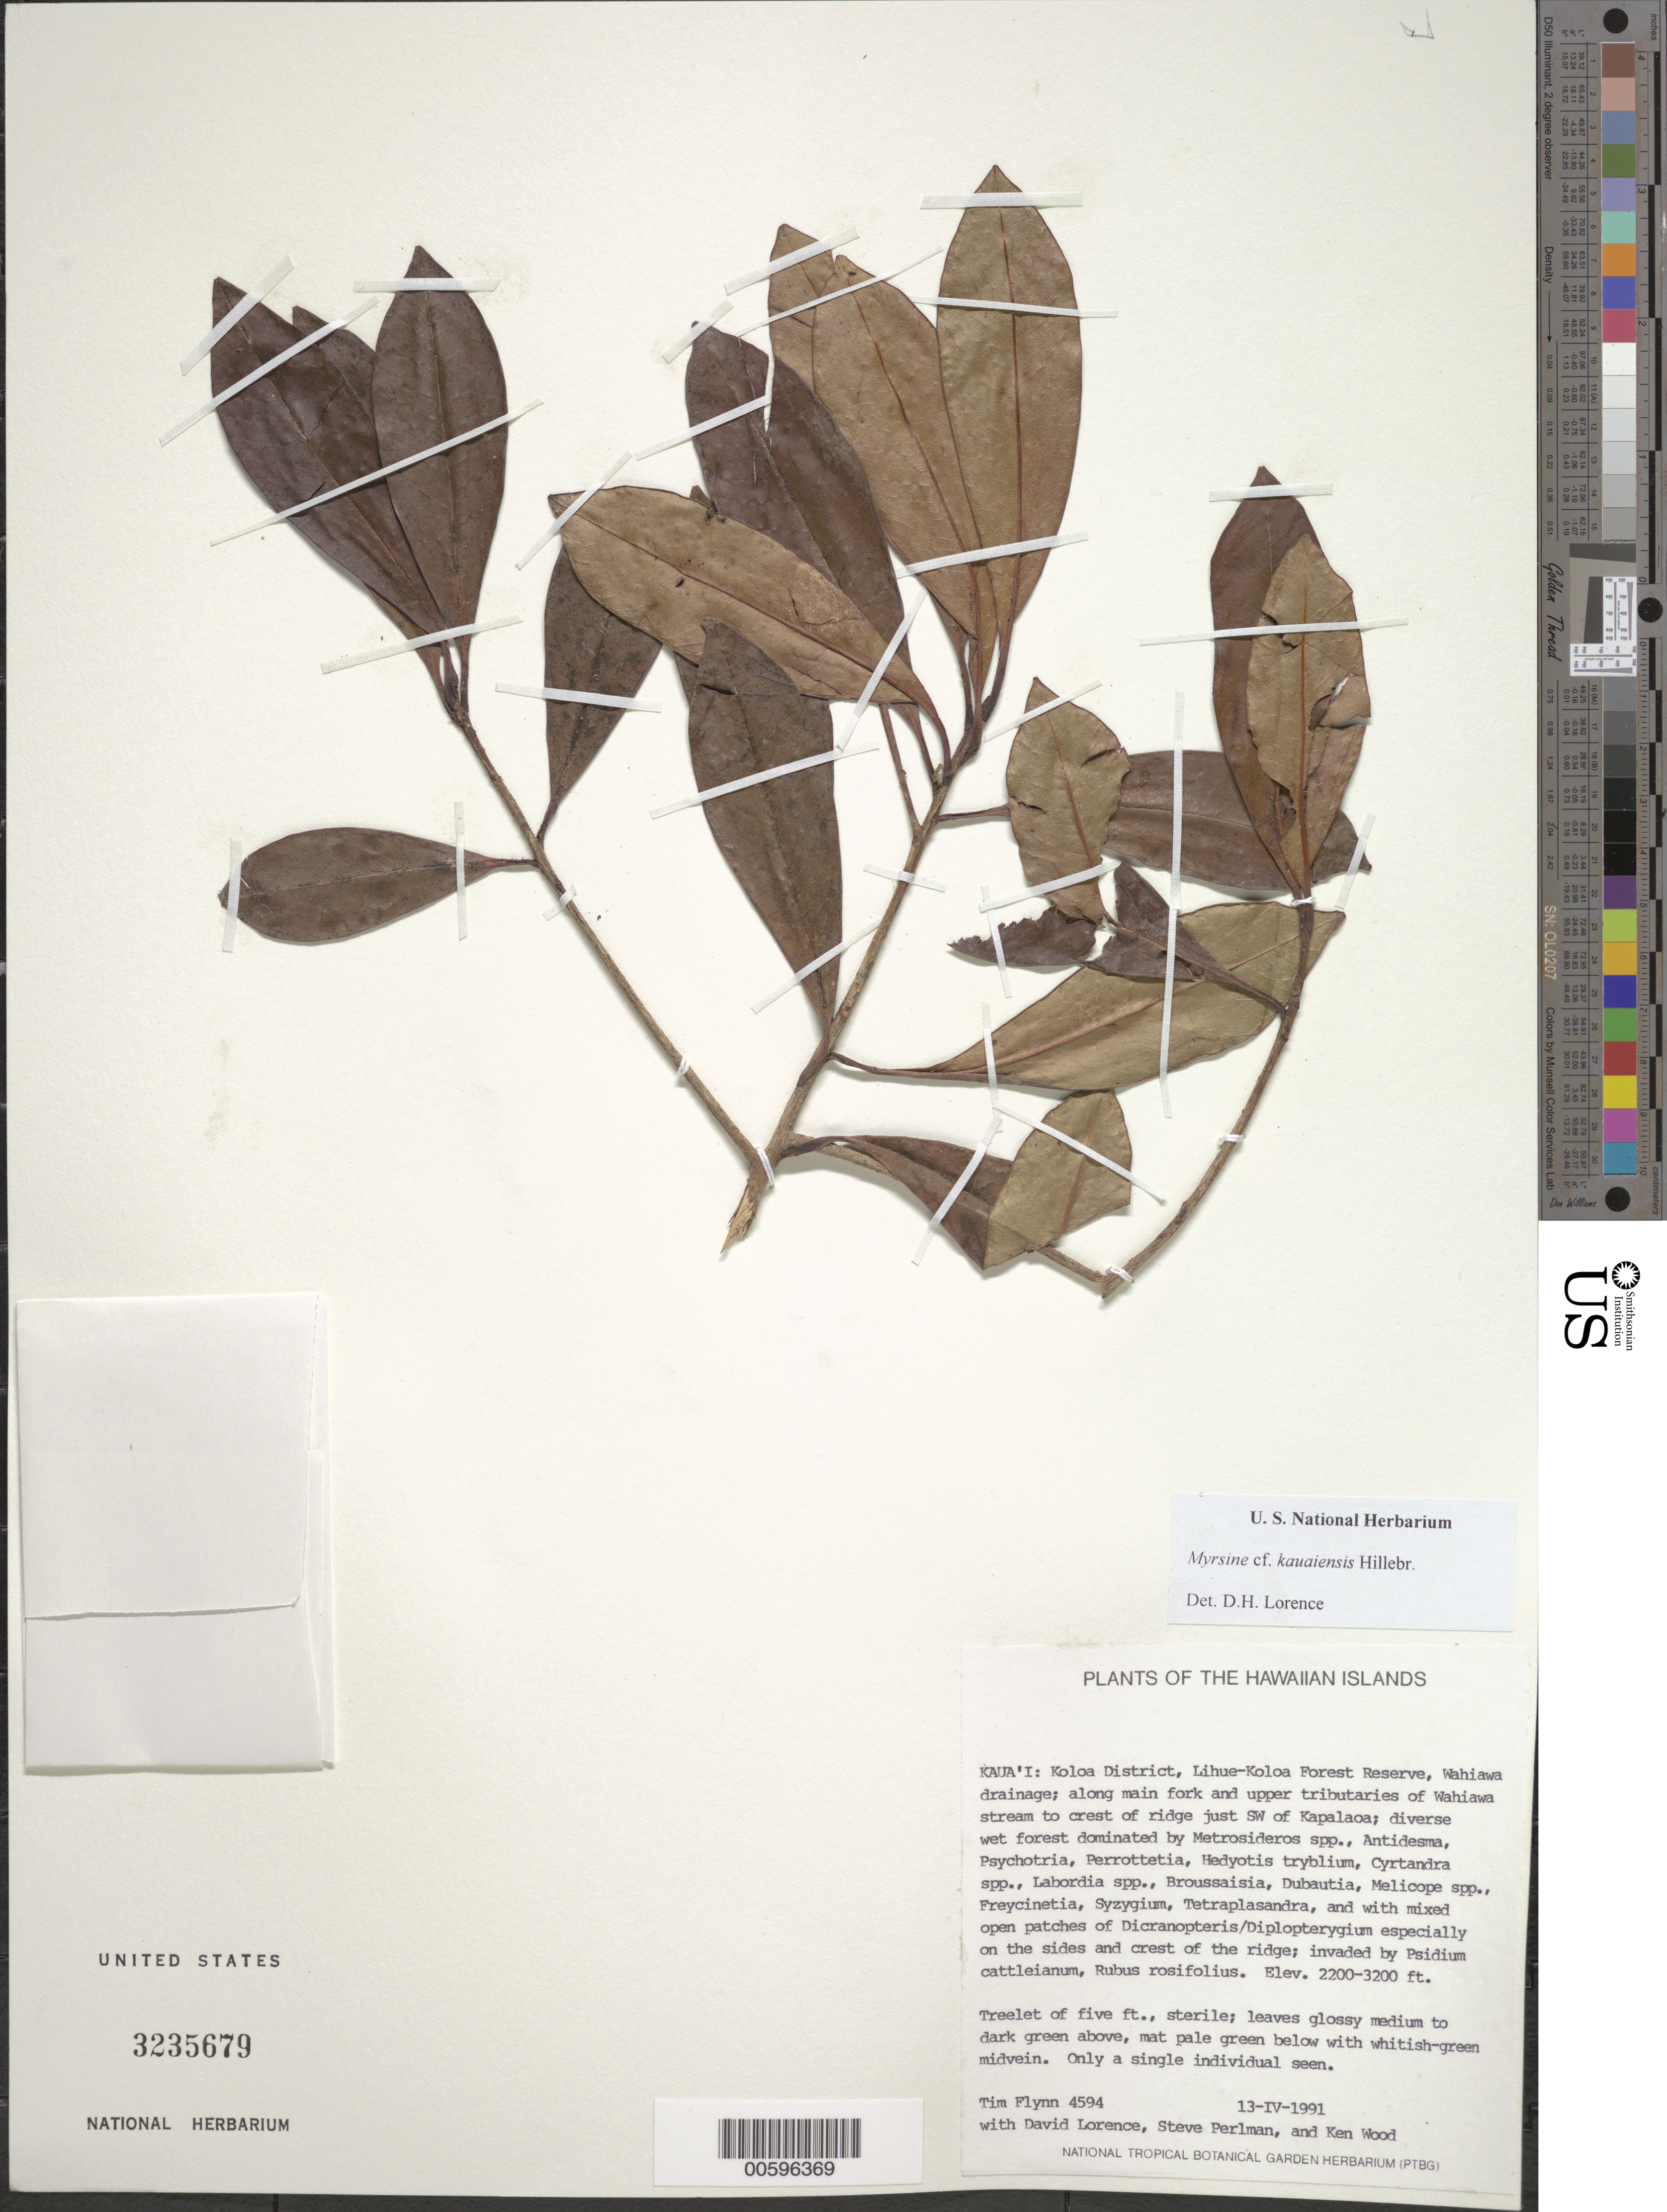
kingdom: Plantae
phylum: Tracheophyta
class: Magnoliopsida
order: Ericales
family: Primulaceae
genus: Myrsine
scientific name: Myrsine kauaiensis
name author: Hillebr.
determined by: Lorence, David H., (PTBG), National Tropical Botanical Garden (UNITED STATES)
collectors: T. W. Flynn, D. Lorence, S. P. Perlman & K. R. Wood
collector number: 4594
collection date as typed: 13 Apr 1991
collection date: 1991-04-13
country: United States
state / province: Hawaii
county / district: Kauai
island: Kaua'i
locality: Koloa Dist, Lihue-Koloa Forest Reserve, Wahiawa drainage, along main fork & upper tributaries of Wahiawa stream to crest of ridge SW of Kapalaoa.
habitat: Wet forest.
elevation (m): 671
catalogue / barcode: US 3235679